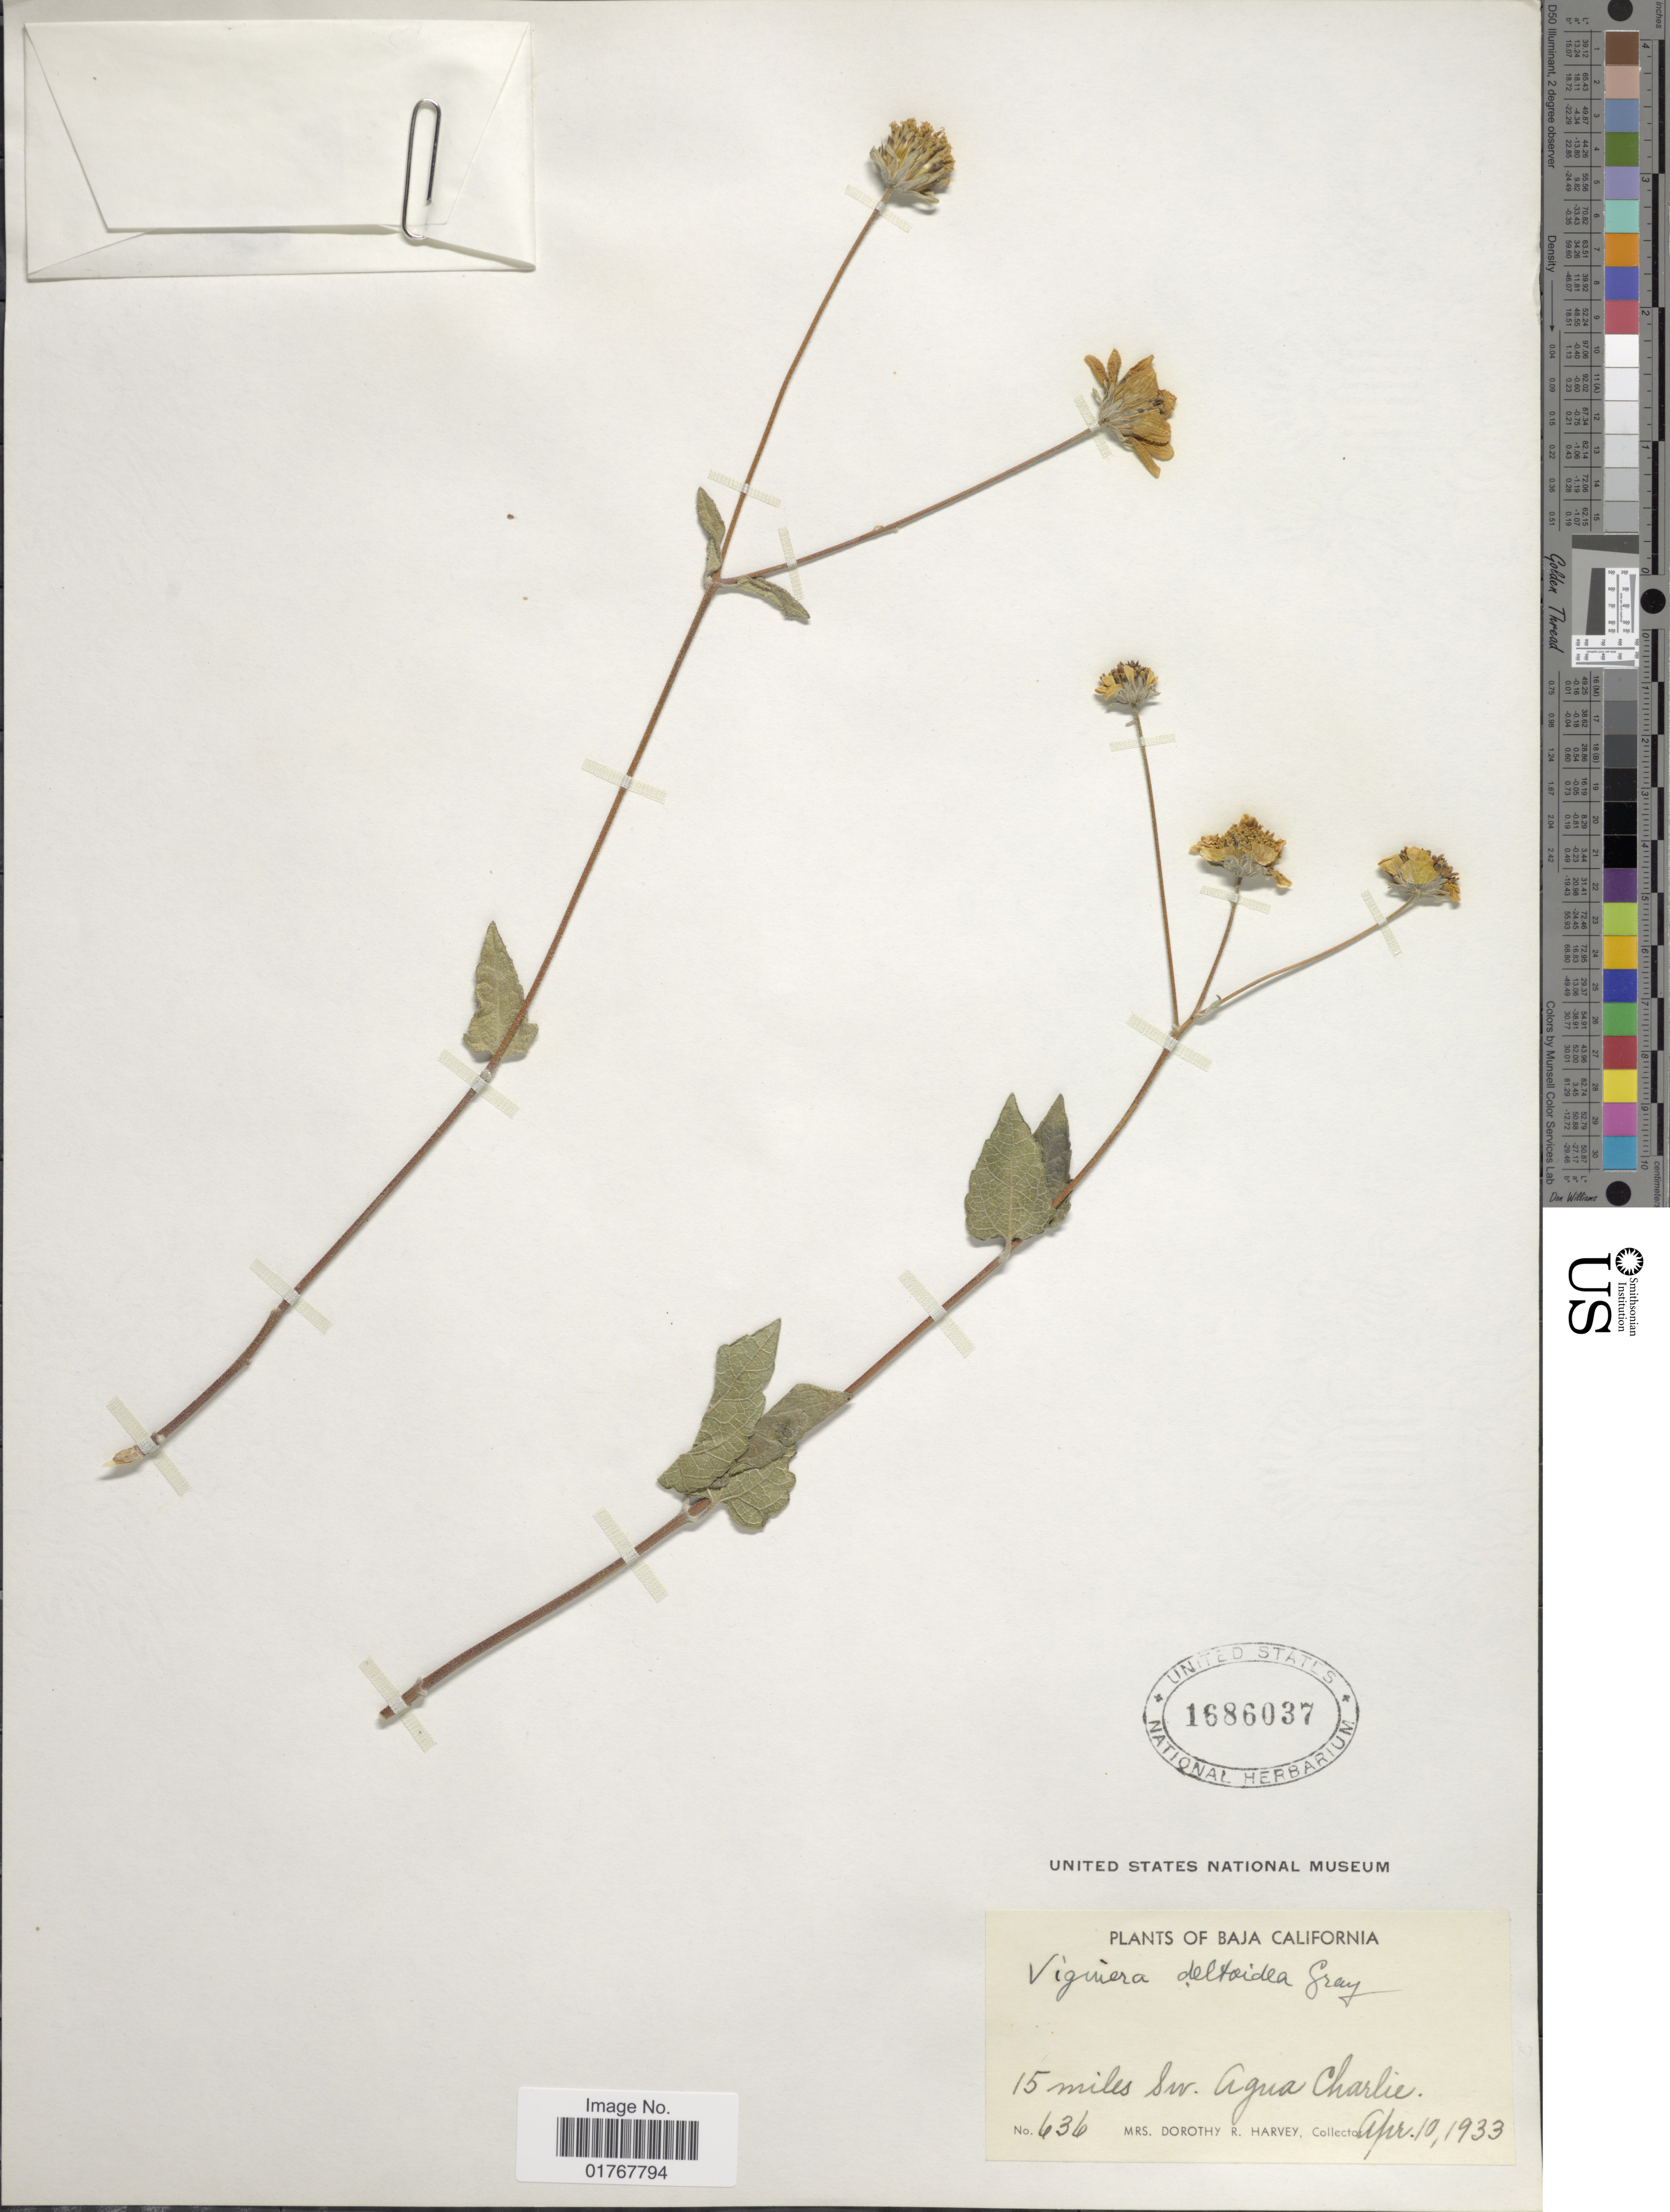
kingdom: Plantae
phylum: Tracheophyta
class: Magnoliopsida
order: Asterales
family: Asteraceae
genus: Viguiera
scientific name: Viguiera deltoidea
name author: A. Gray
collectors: Harvey, Mrs. D. R.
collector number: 636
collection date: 1933-04-10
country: Mexico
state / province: Baja California Sur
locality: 15 miles Sw Agua Charlie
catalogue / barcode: US 1686037